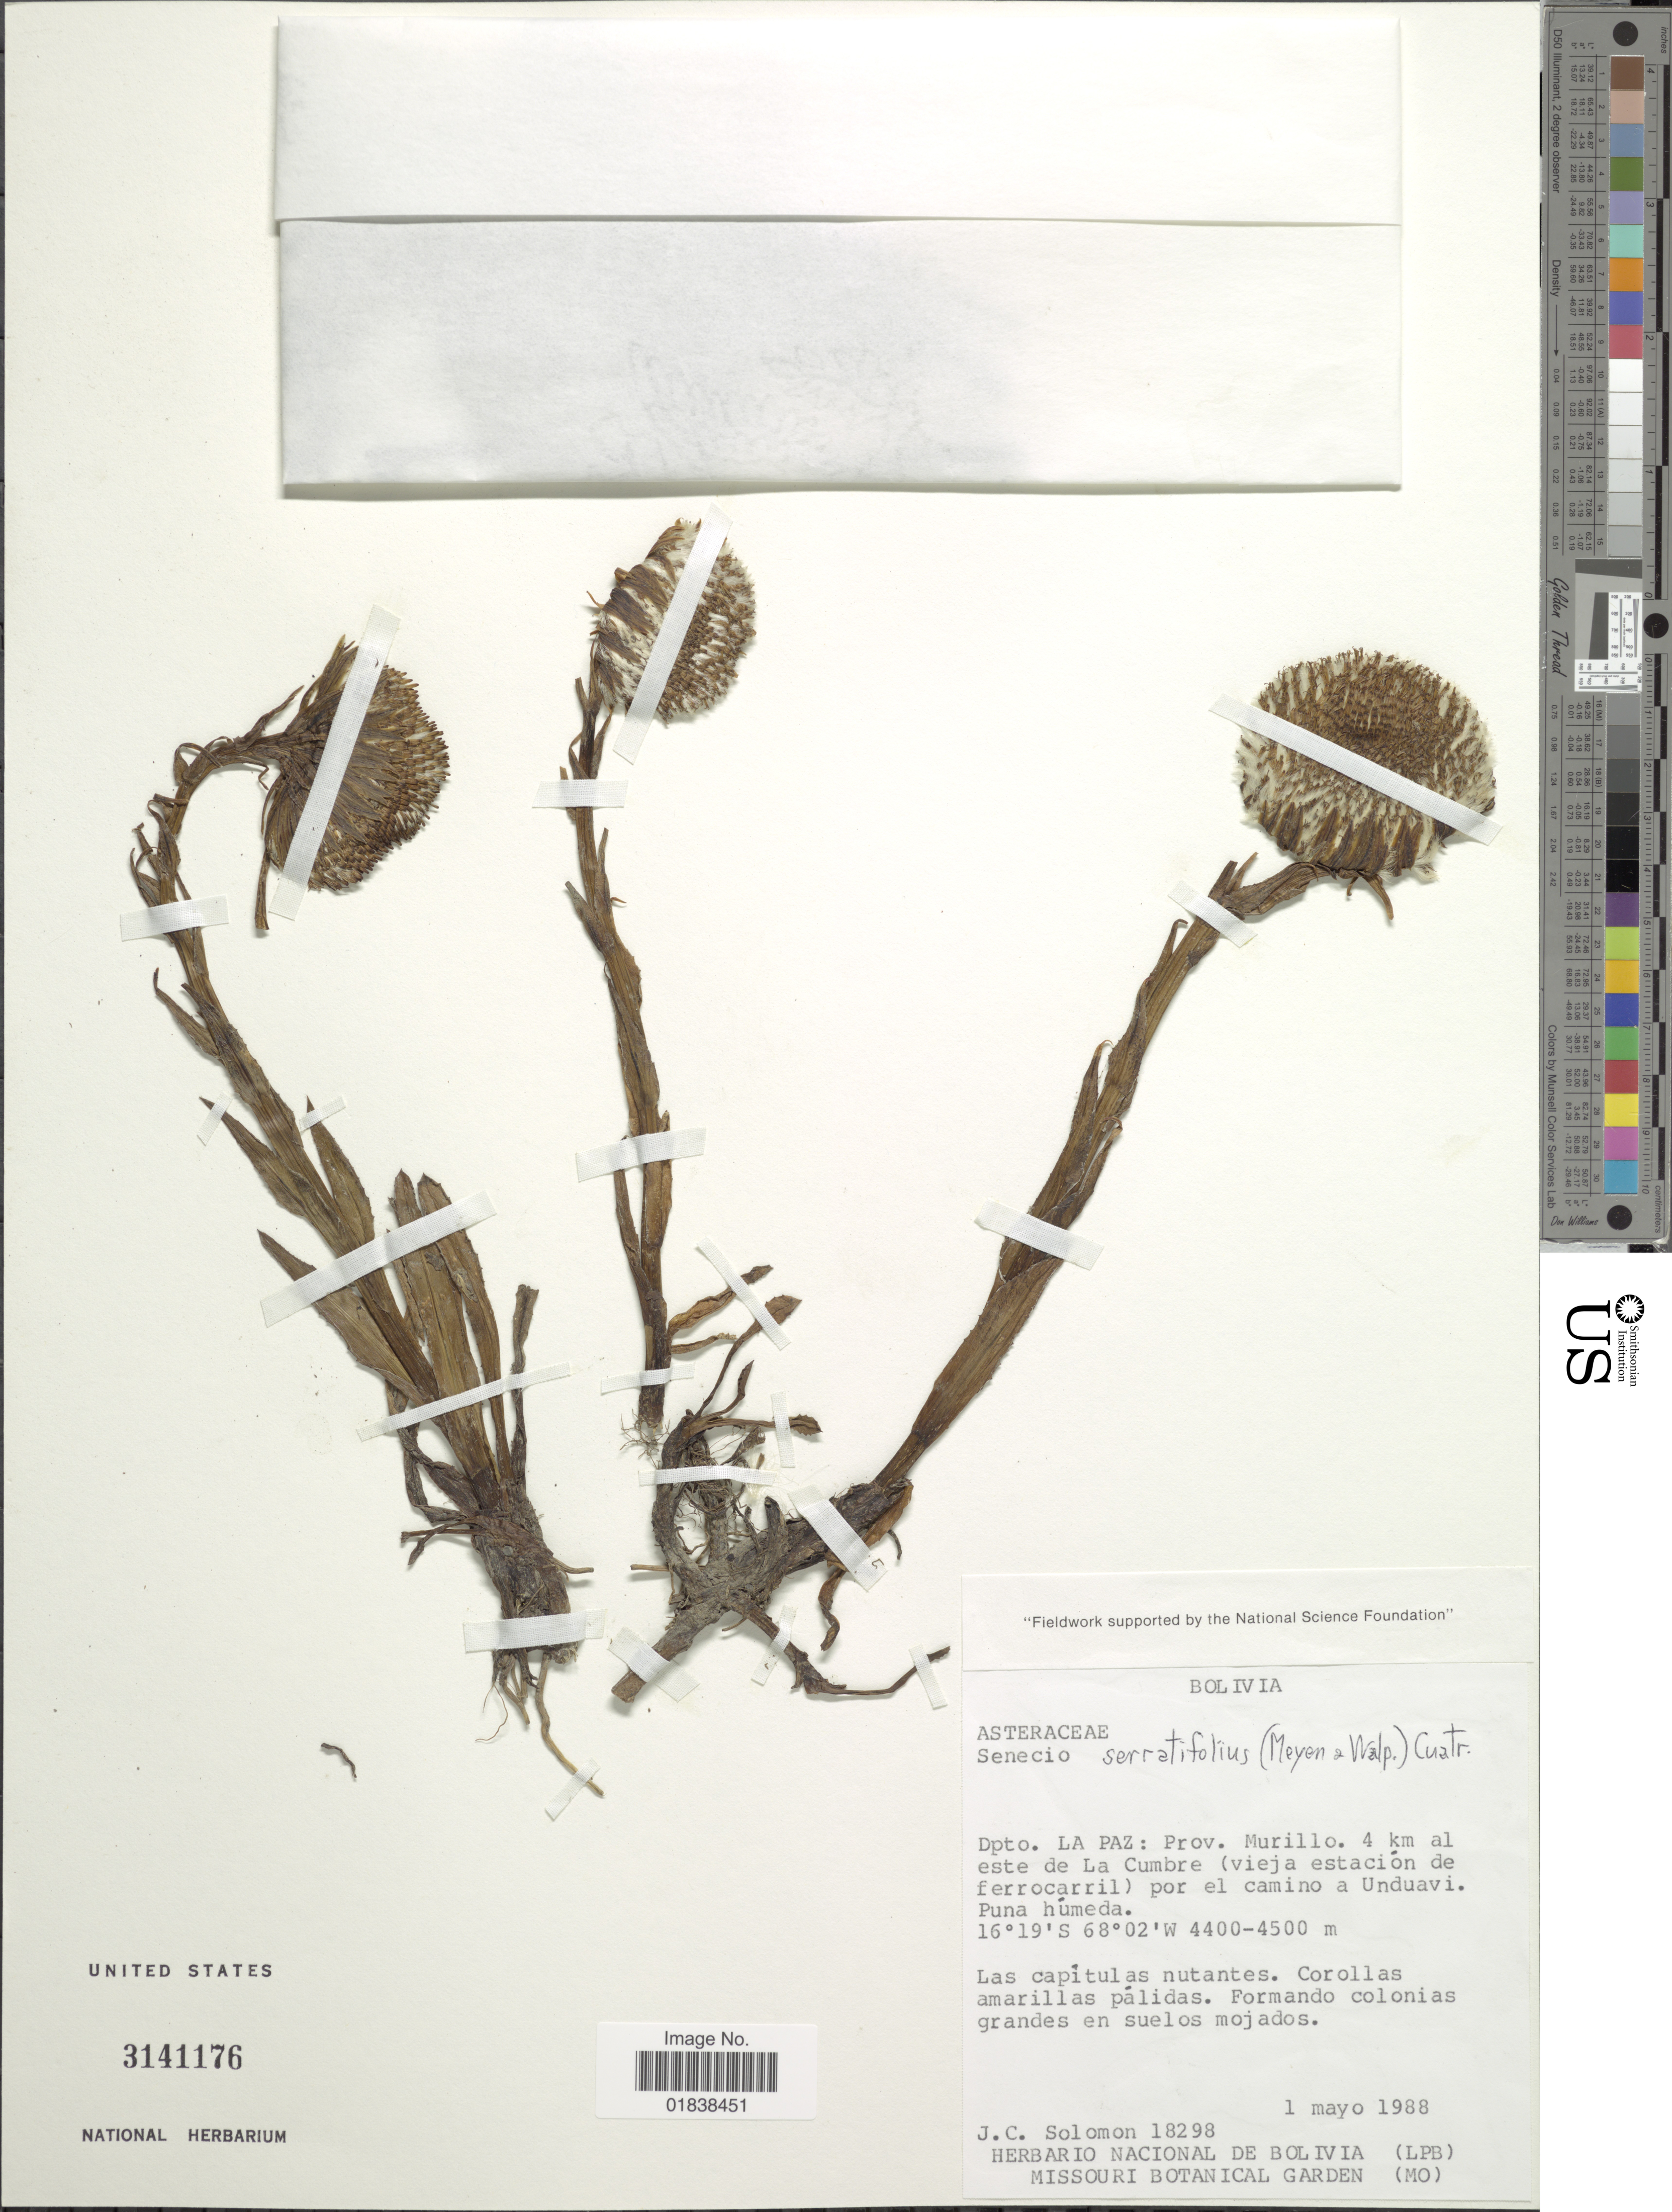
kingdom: Plantae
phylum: Tracheophyta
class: Magnoliopsida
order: Asterales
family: Asteraceae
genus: Senecio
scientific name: Senecio serratifolius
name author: (Meyen & Walp.) Cuatrec.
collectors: J. C. Solomon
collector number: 18298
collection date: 1988-05-01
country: Bolivia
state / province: La Paz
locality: Prov. Murillo, 4 km al este de La Cumbre (vieja estacon de ferrocarril) por el camino a Unduavi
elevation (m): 4400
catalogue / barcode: US 3141176